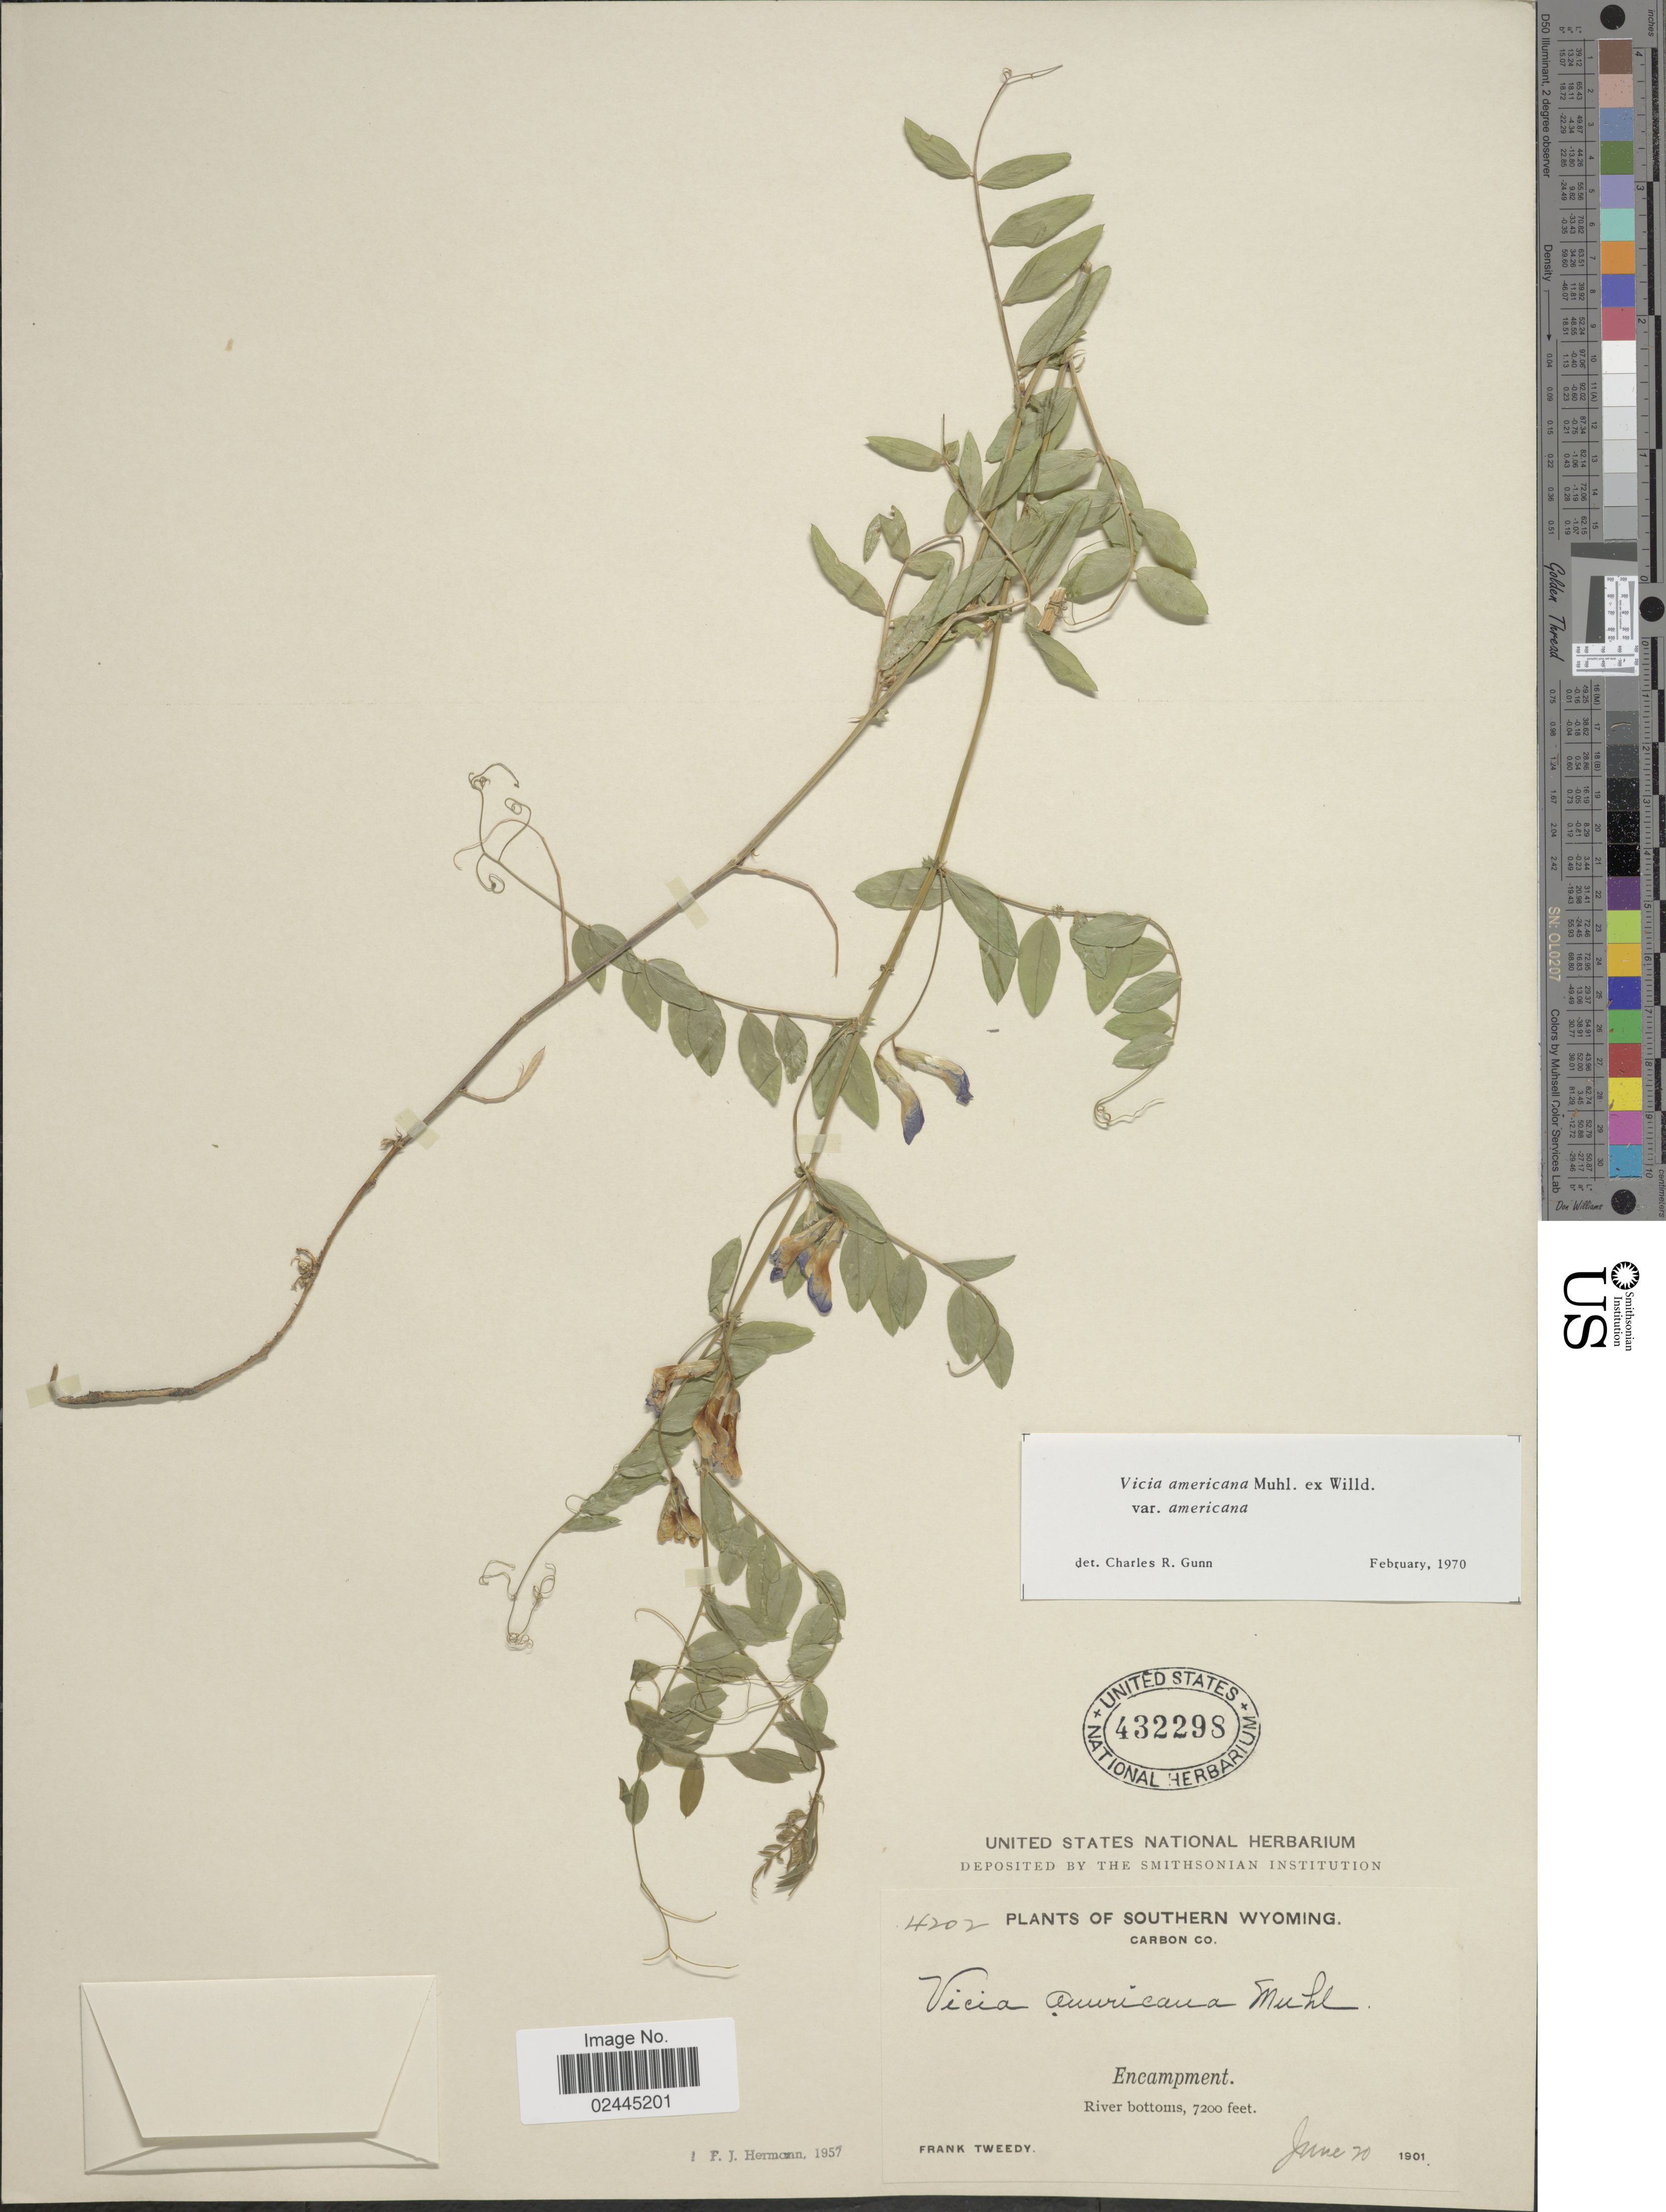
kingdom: Plantae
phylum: Tracheophyta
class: Magnoliopsida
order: Fabales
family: Fabaceae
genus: Vicia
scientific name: Vicia americana var. americana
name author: Muhl. ex Willd.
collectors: F. Tweedy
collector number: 4202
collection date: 1901-06-20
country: United States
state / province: Wyoming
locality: Southern Wyoming. Carbon Co. Encampment.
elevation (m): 2195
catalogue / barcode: US 432298